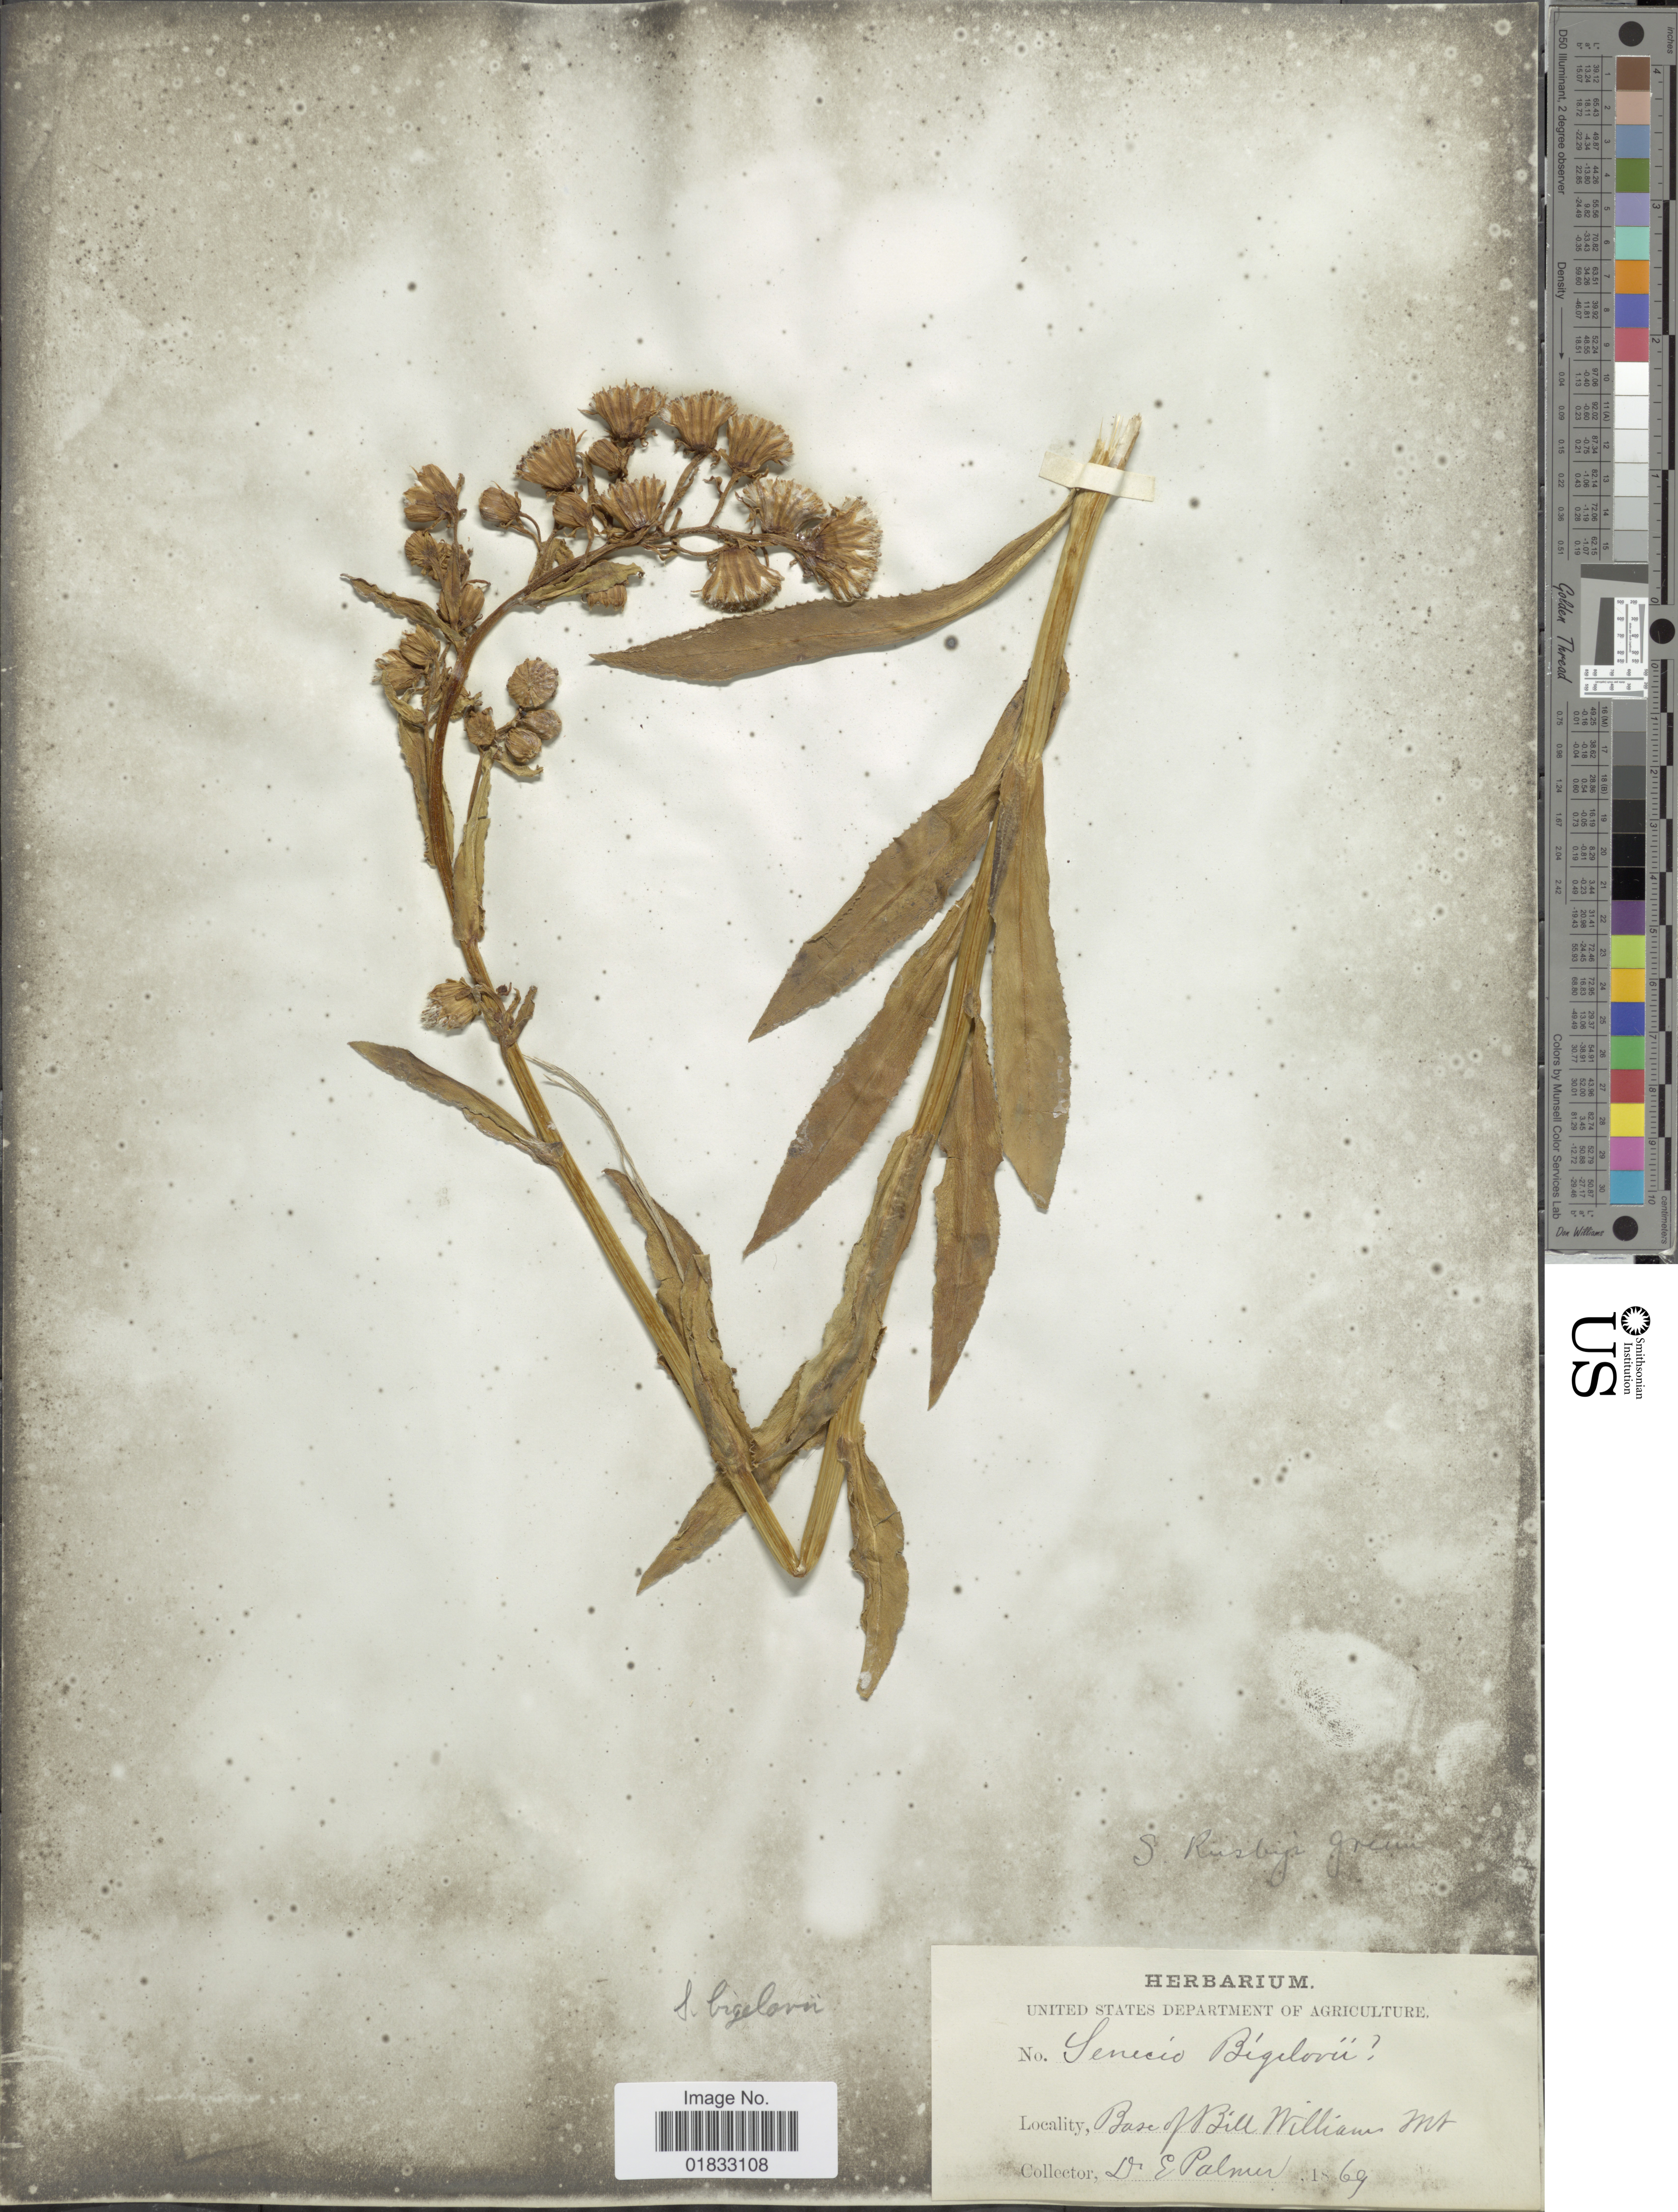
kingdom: Plantae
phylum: Tracheophyta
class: Magnoliopsida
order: Asterales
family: Asteraceae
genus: Senecio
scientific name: Senecio bigelovii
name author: A. Gray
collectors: E. Palmer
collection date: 1869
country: United States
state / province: Arizona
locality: Base of Bill Williams Mt.